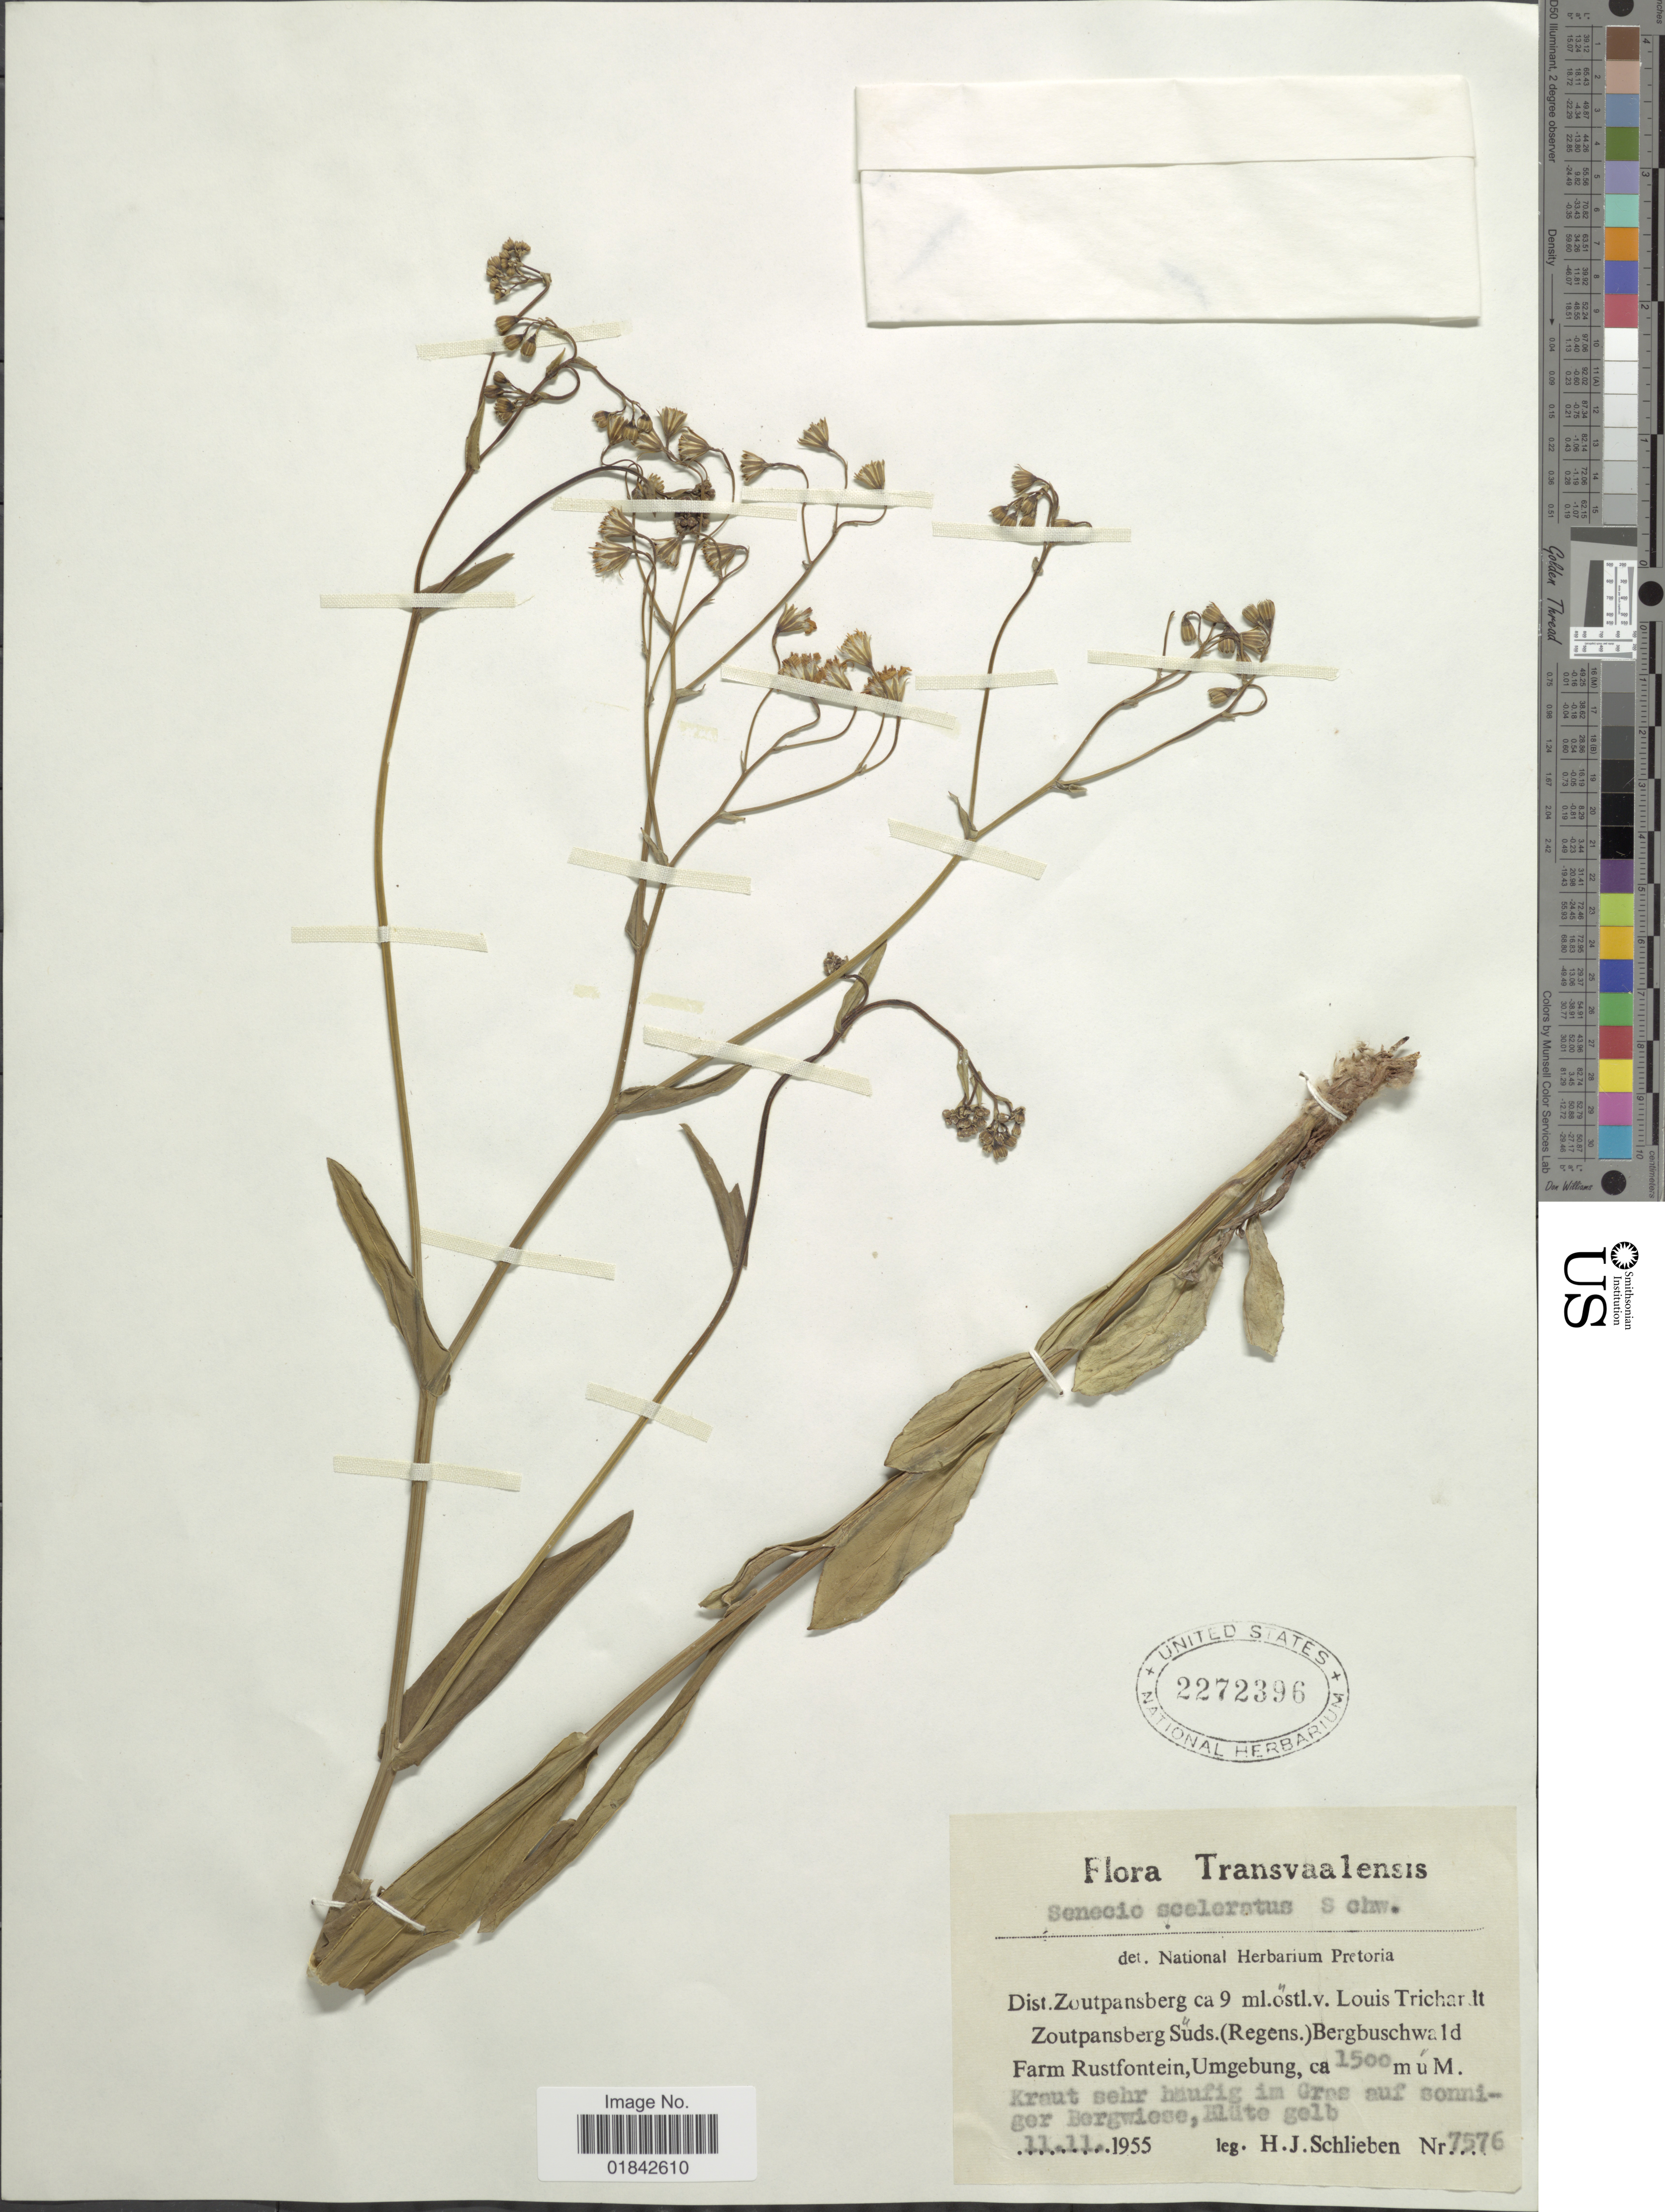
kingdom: Plantae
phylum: Tracheophyta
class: Magnoliopsida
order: Asterales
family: Asteraceae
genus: Senecio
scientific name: Senecio scleratus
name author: Schweick.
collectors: H. J. Schlieben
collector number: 7576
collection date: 1955-11-11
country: South Africa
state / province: Limpopo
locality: Transvaalensis, Dist. Zoutpansberg ca 9 ml. ostl. v. Louis Trichardt, Zoutpansberg Suds,(Regens.),Bergbuschwald Farm Rustfontein, Umgebung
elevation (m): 1500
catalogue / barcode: US 2272396